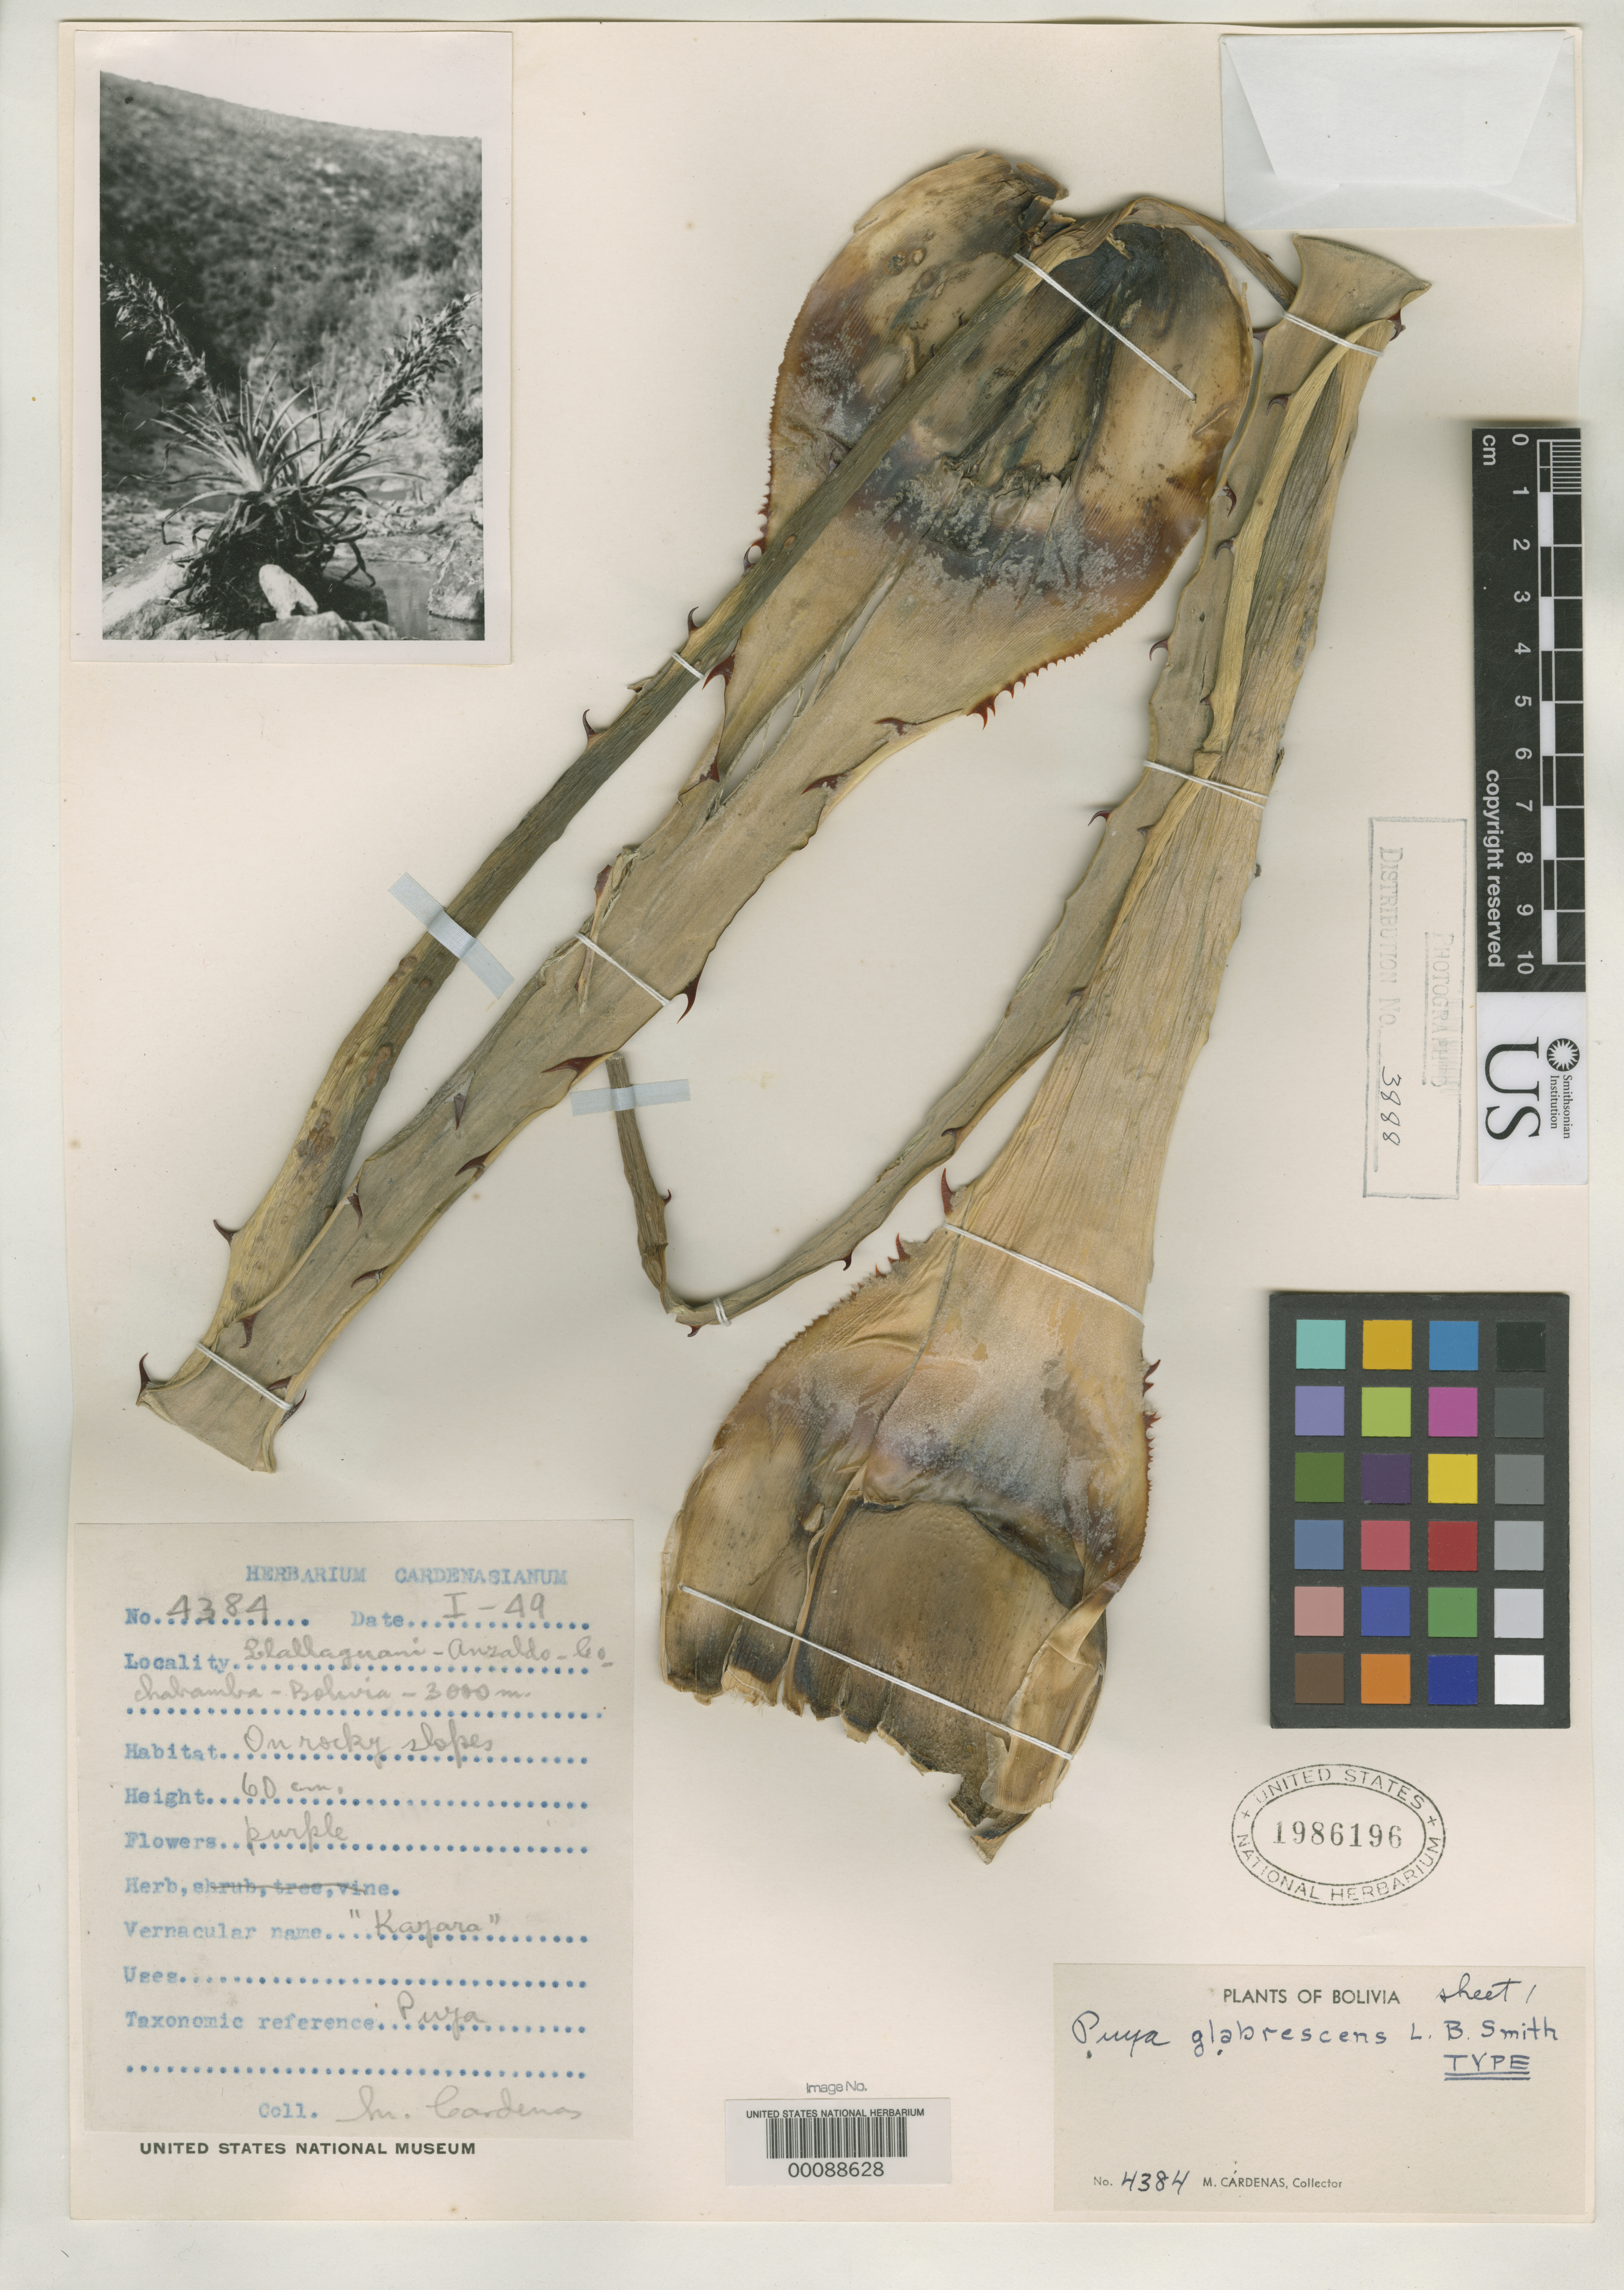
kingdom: Plantae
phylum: Tracheophyta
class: Liliopsida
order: Poales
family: Bromeliaceae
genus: Puya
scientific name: Puya glabrescens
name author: L.B. Sm.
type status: Holotype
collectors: M. Cárdenas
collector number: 4384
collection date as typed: Jan 1949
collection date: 1949-01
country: Bolivia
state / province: Cochabamba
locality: Llallaguani to Anzaldo.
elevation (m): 3000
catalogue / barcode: US 1986196